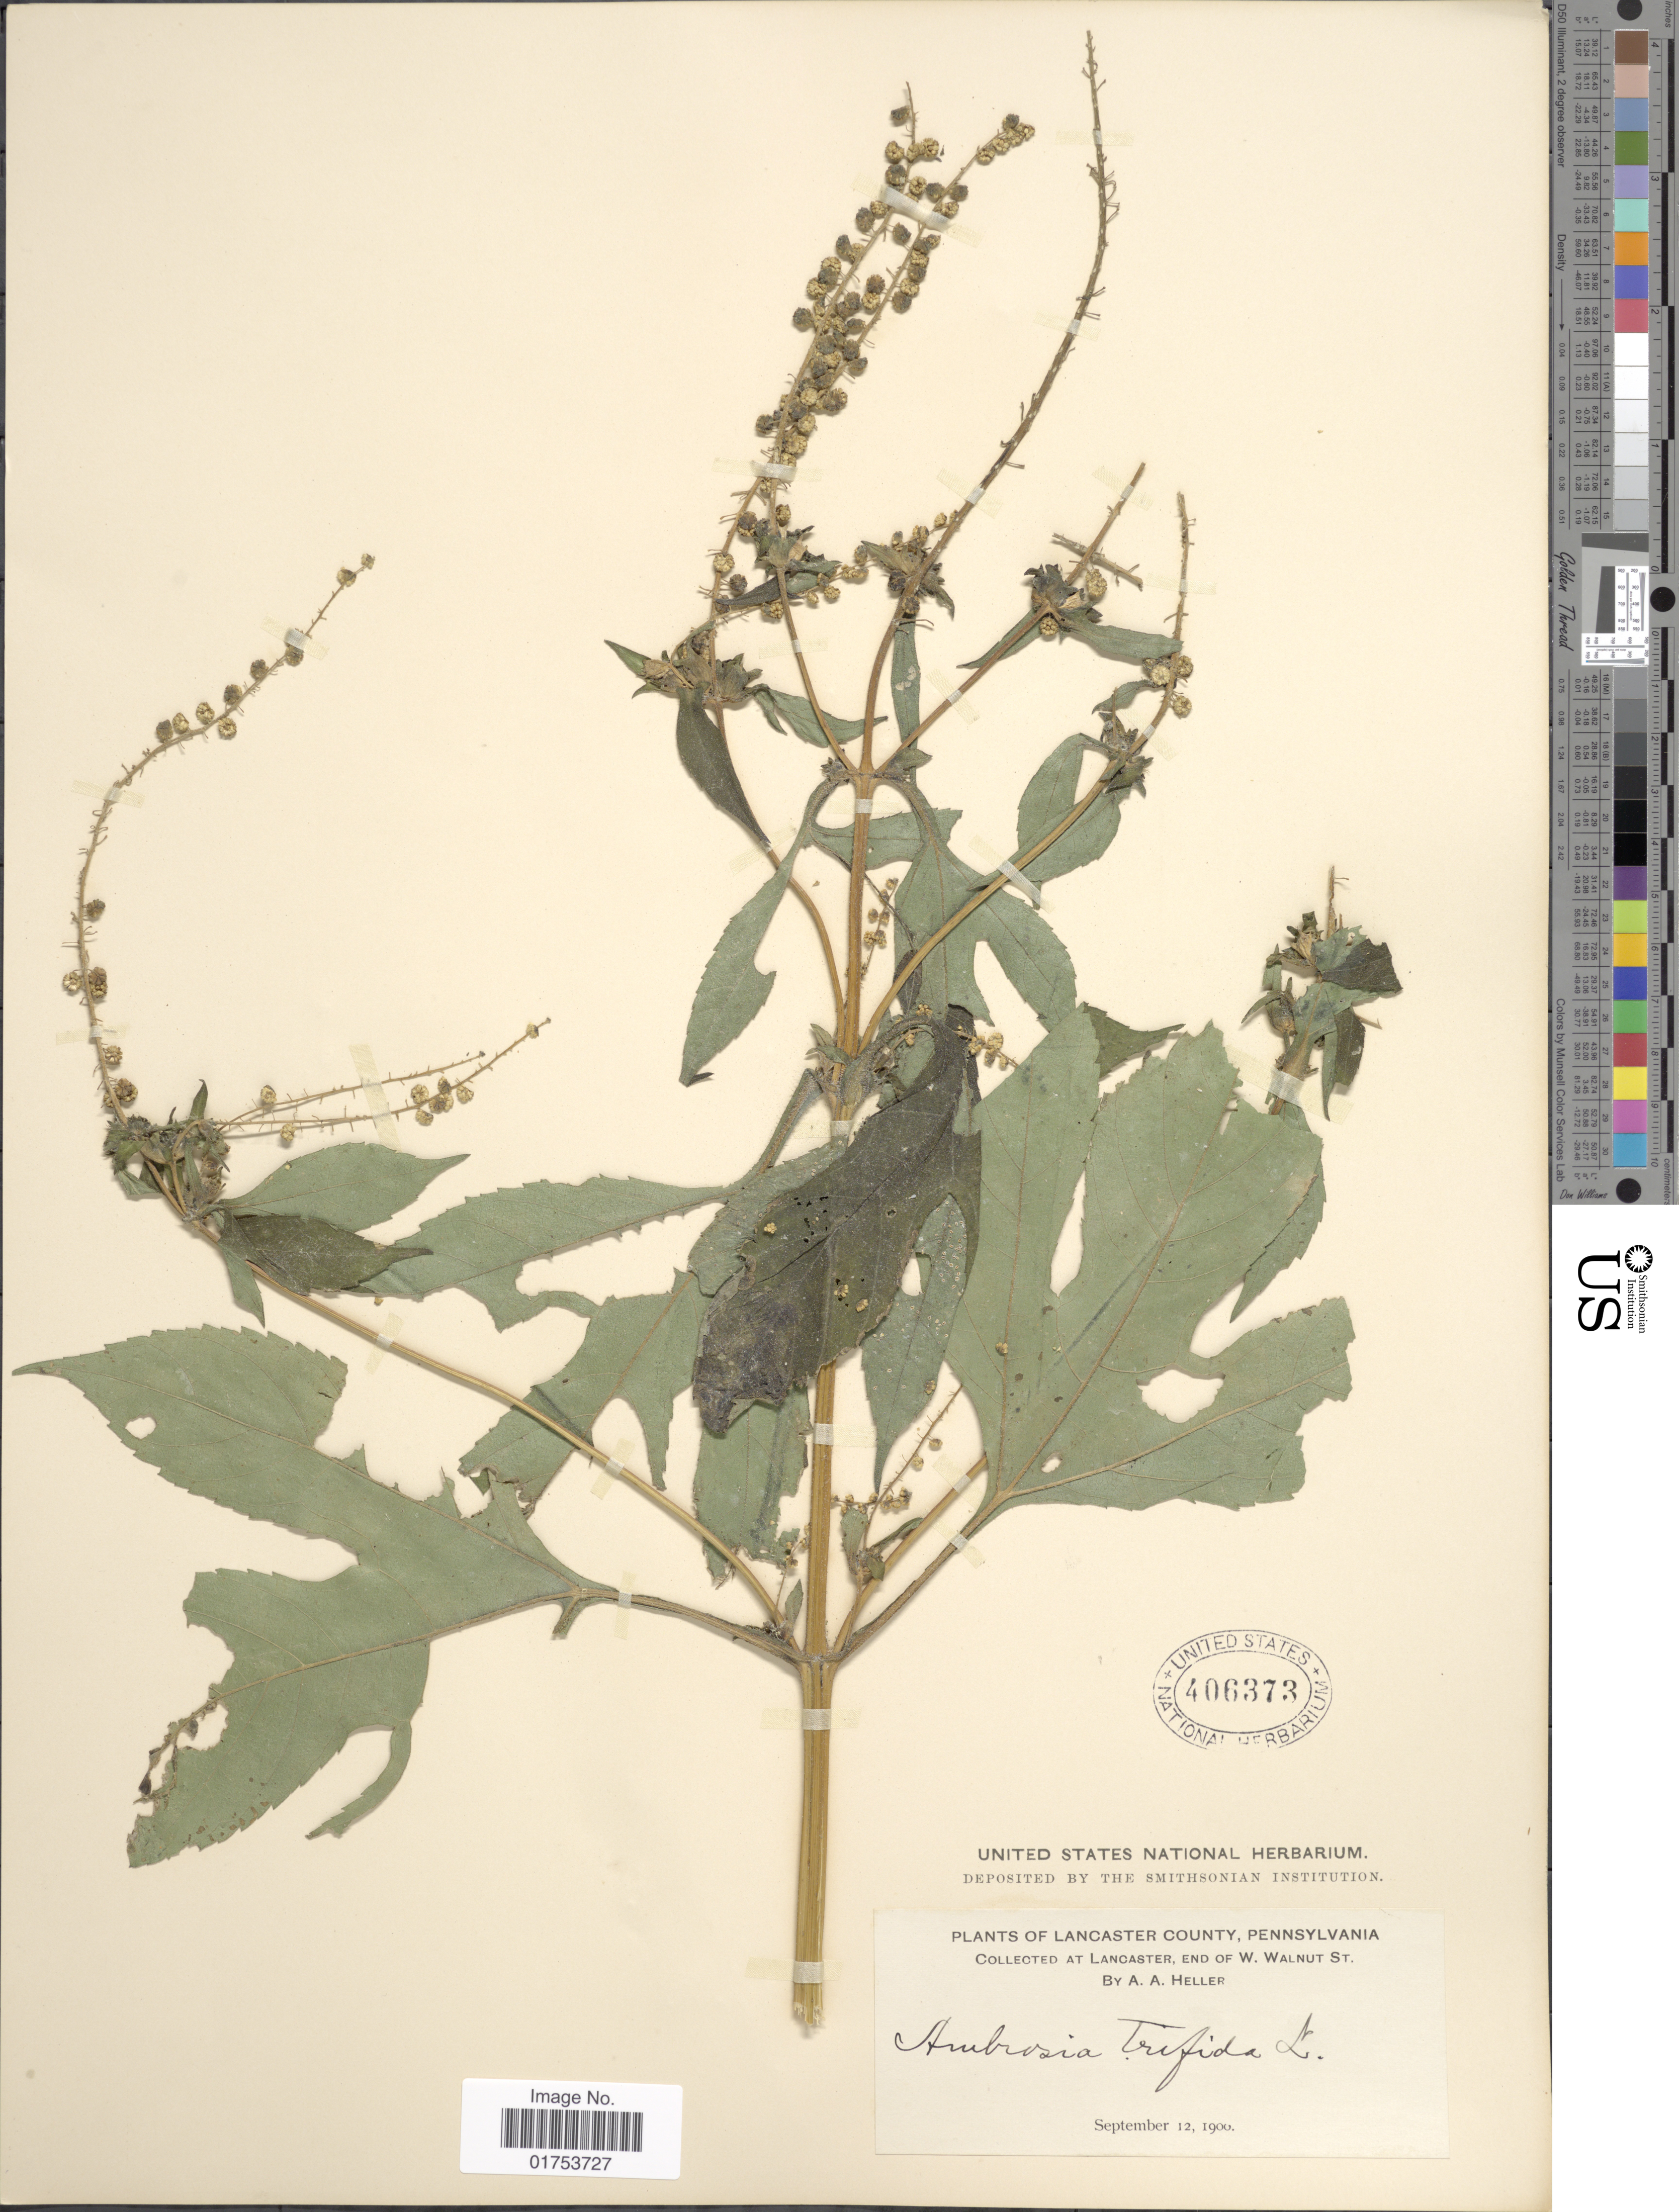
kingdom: Plantae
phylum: Tracheophyta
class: Magnoliopsida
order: Asterales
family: Asteraceae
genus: Ambrosia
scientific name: Ambrosia trifida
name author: L.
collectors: A. A. Heller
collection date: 1900-09-12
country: United States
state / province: Pennsylvania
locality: Lancaster County, Lancaster, end of W. Walnut St.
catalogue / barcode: US 406373